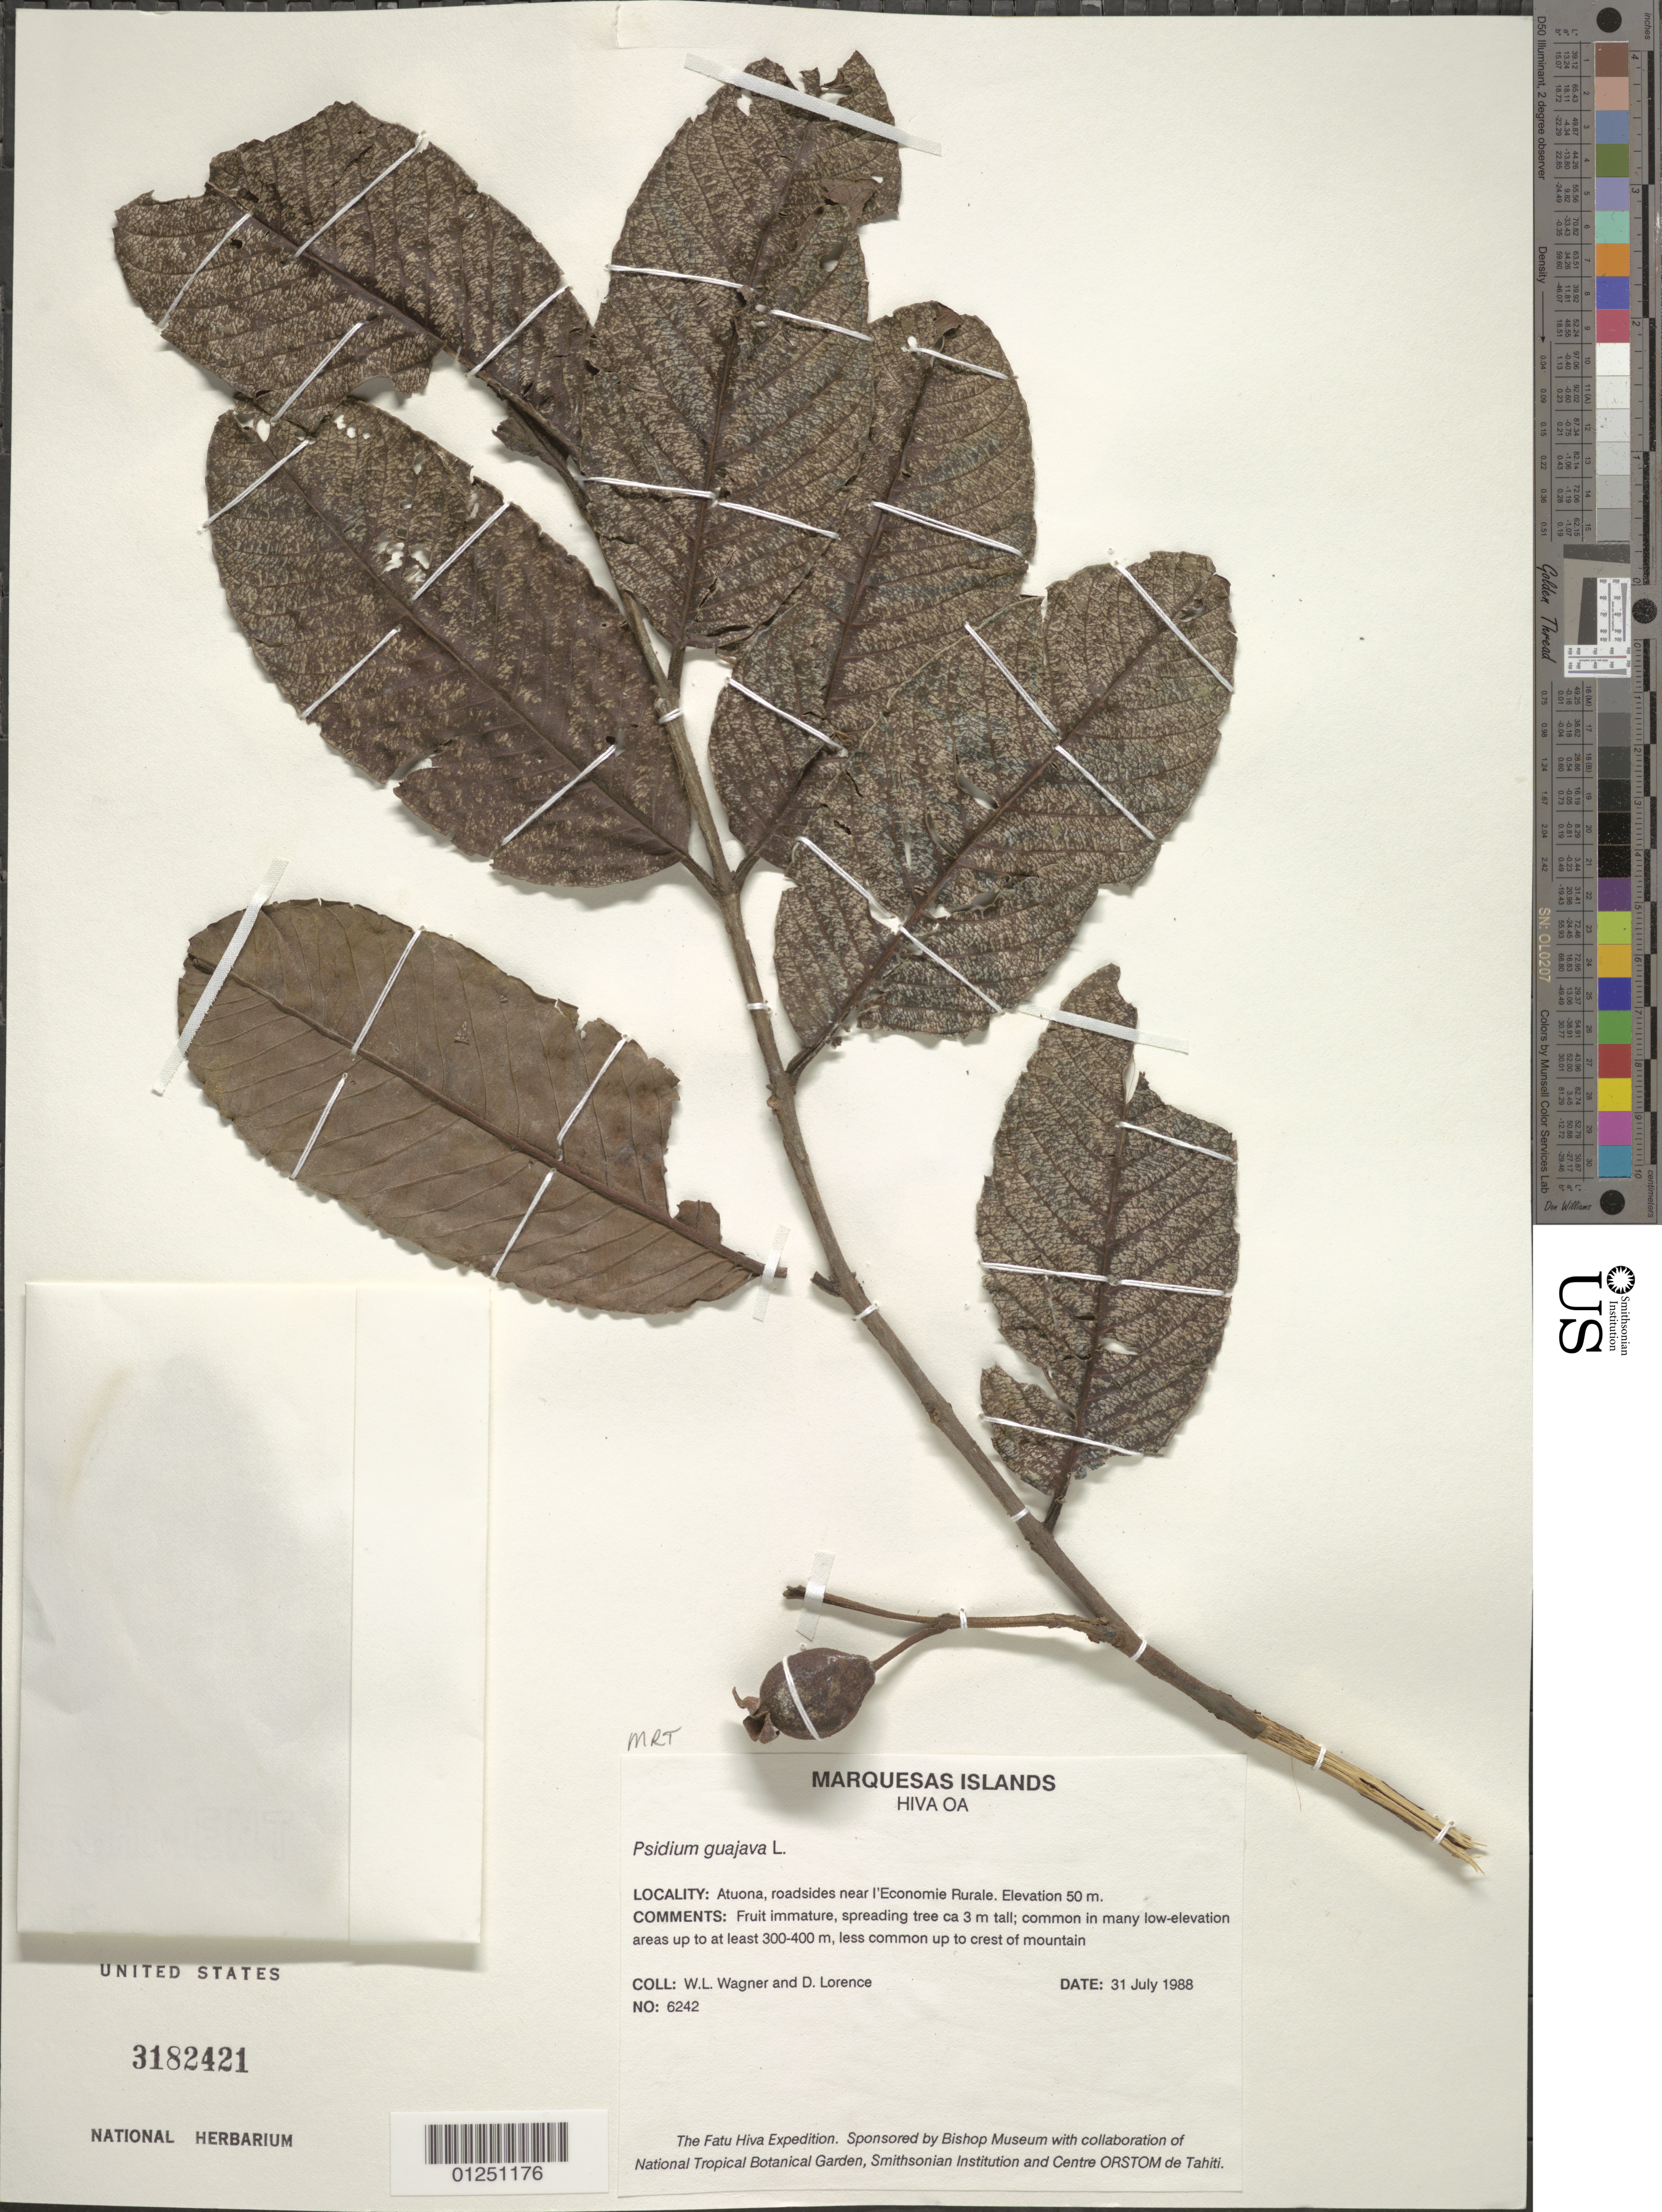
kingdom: Plantae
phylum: Tracheophyta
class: Magnoliopsida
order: Myrtales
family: Myrtaceae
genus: Psidium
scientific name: Psidium guajava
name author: L.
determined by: Florence, J.; Wagner, W. L.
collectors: W. L. Wagner & D. Lorence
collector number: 6242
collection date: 1988-07-31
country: French Polynesia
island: Hiva Oa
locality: Atuona, roadsides near l'Economie Rurale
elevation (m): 50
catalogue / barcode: US 3182421